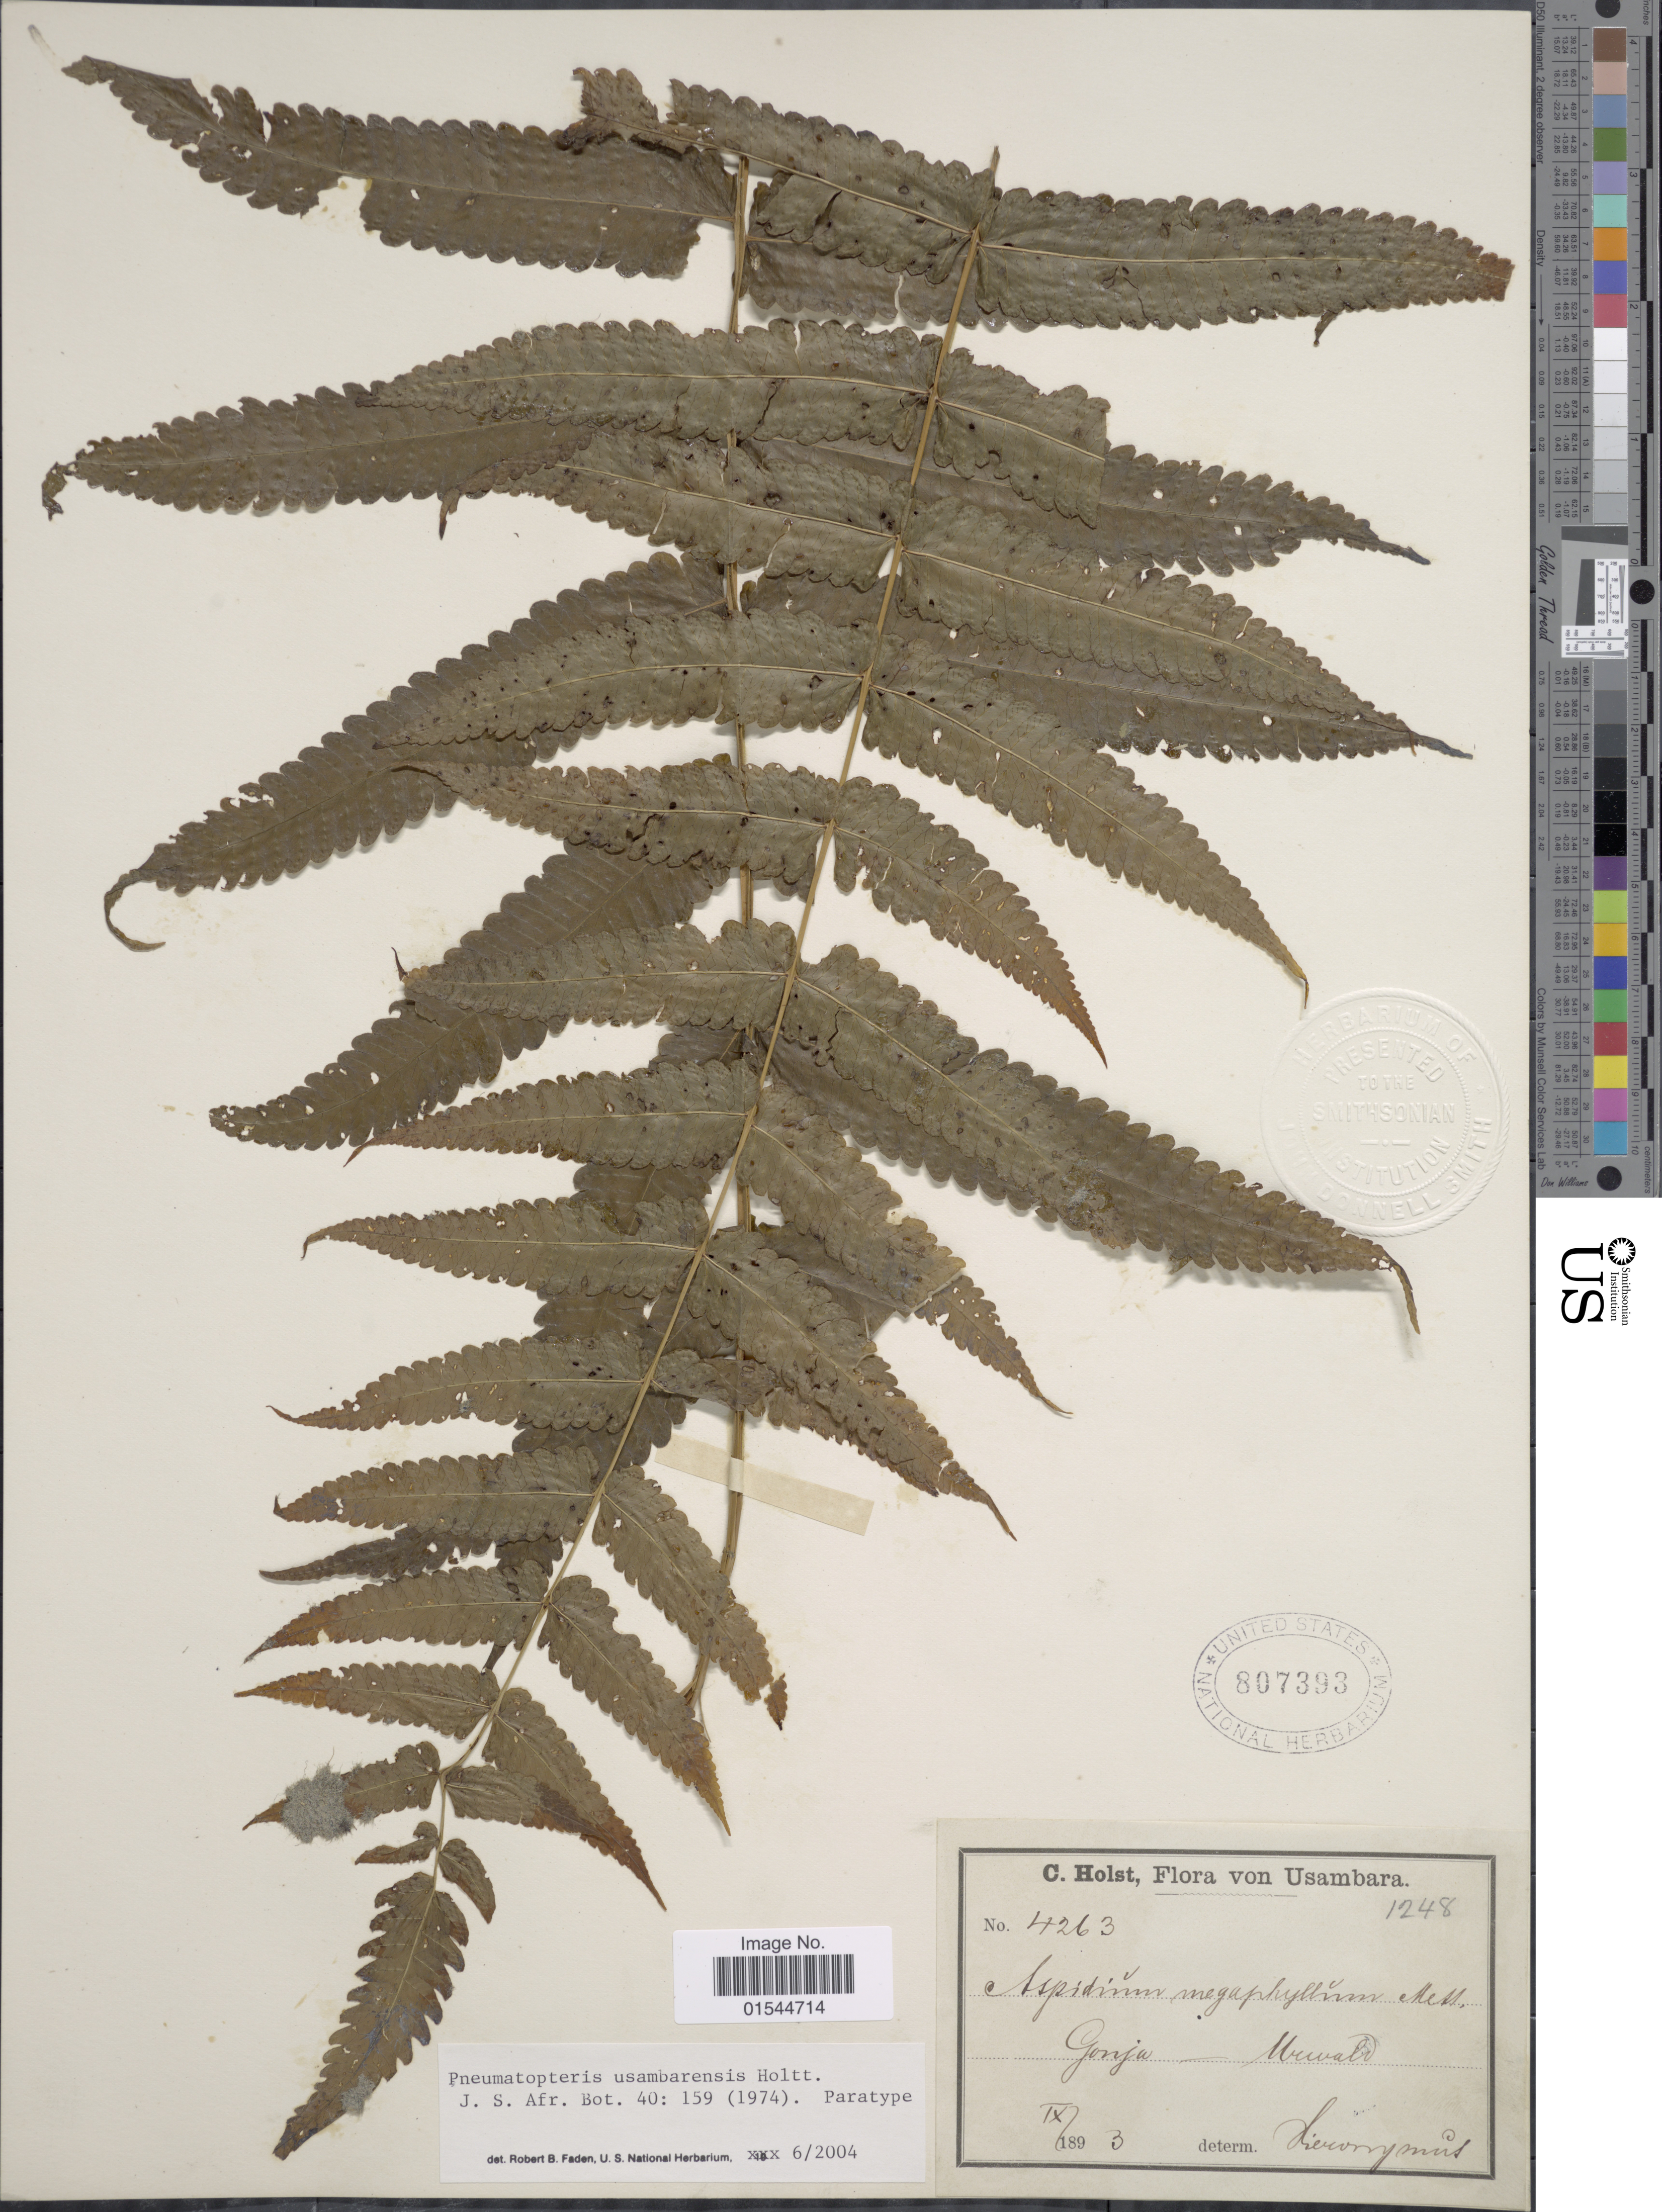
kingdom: Plantae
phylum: Tracheophyta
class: Polypodiopsida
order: Polypodiales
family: Thelypteridaceae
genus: Pneumatopteris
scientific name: Pneumatopteris usambarensis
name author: Holttum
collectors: C. H. Holst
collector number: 4263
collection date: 1893-09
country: Tanzania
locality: Usambara, Gonja, Urwald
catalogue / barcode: US 807393